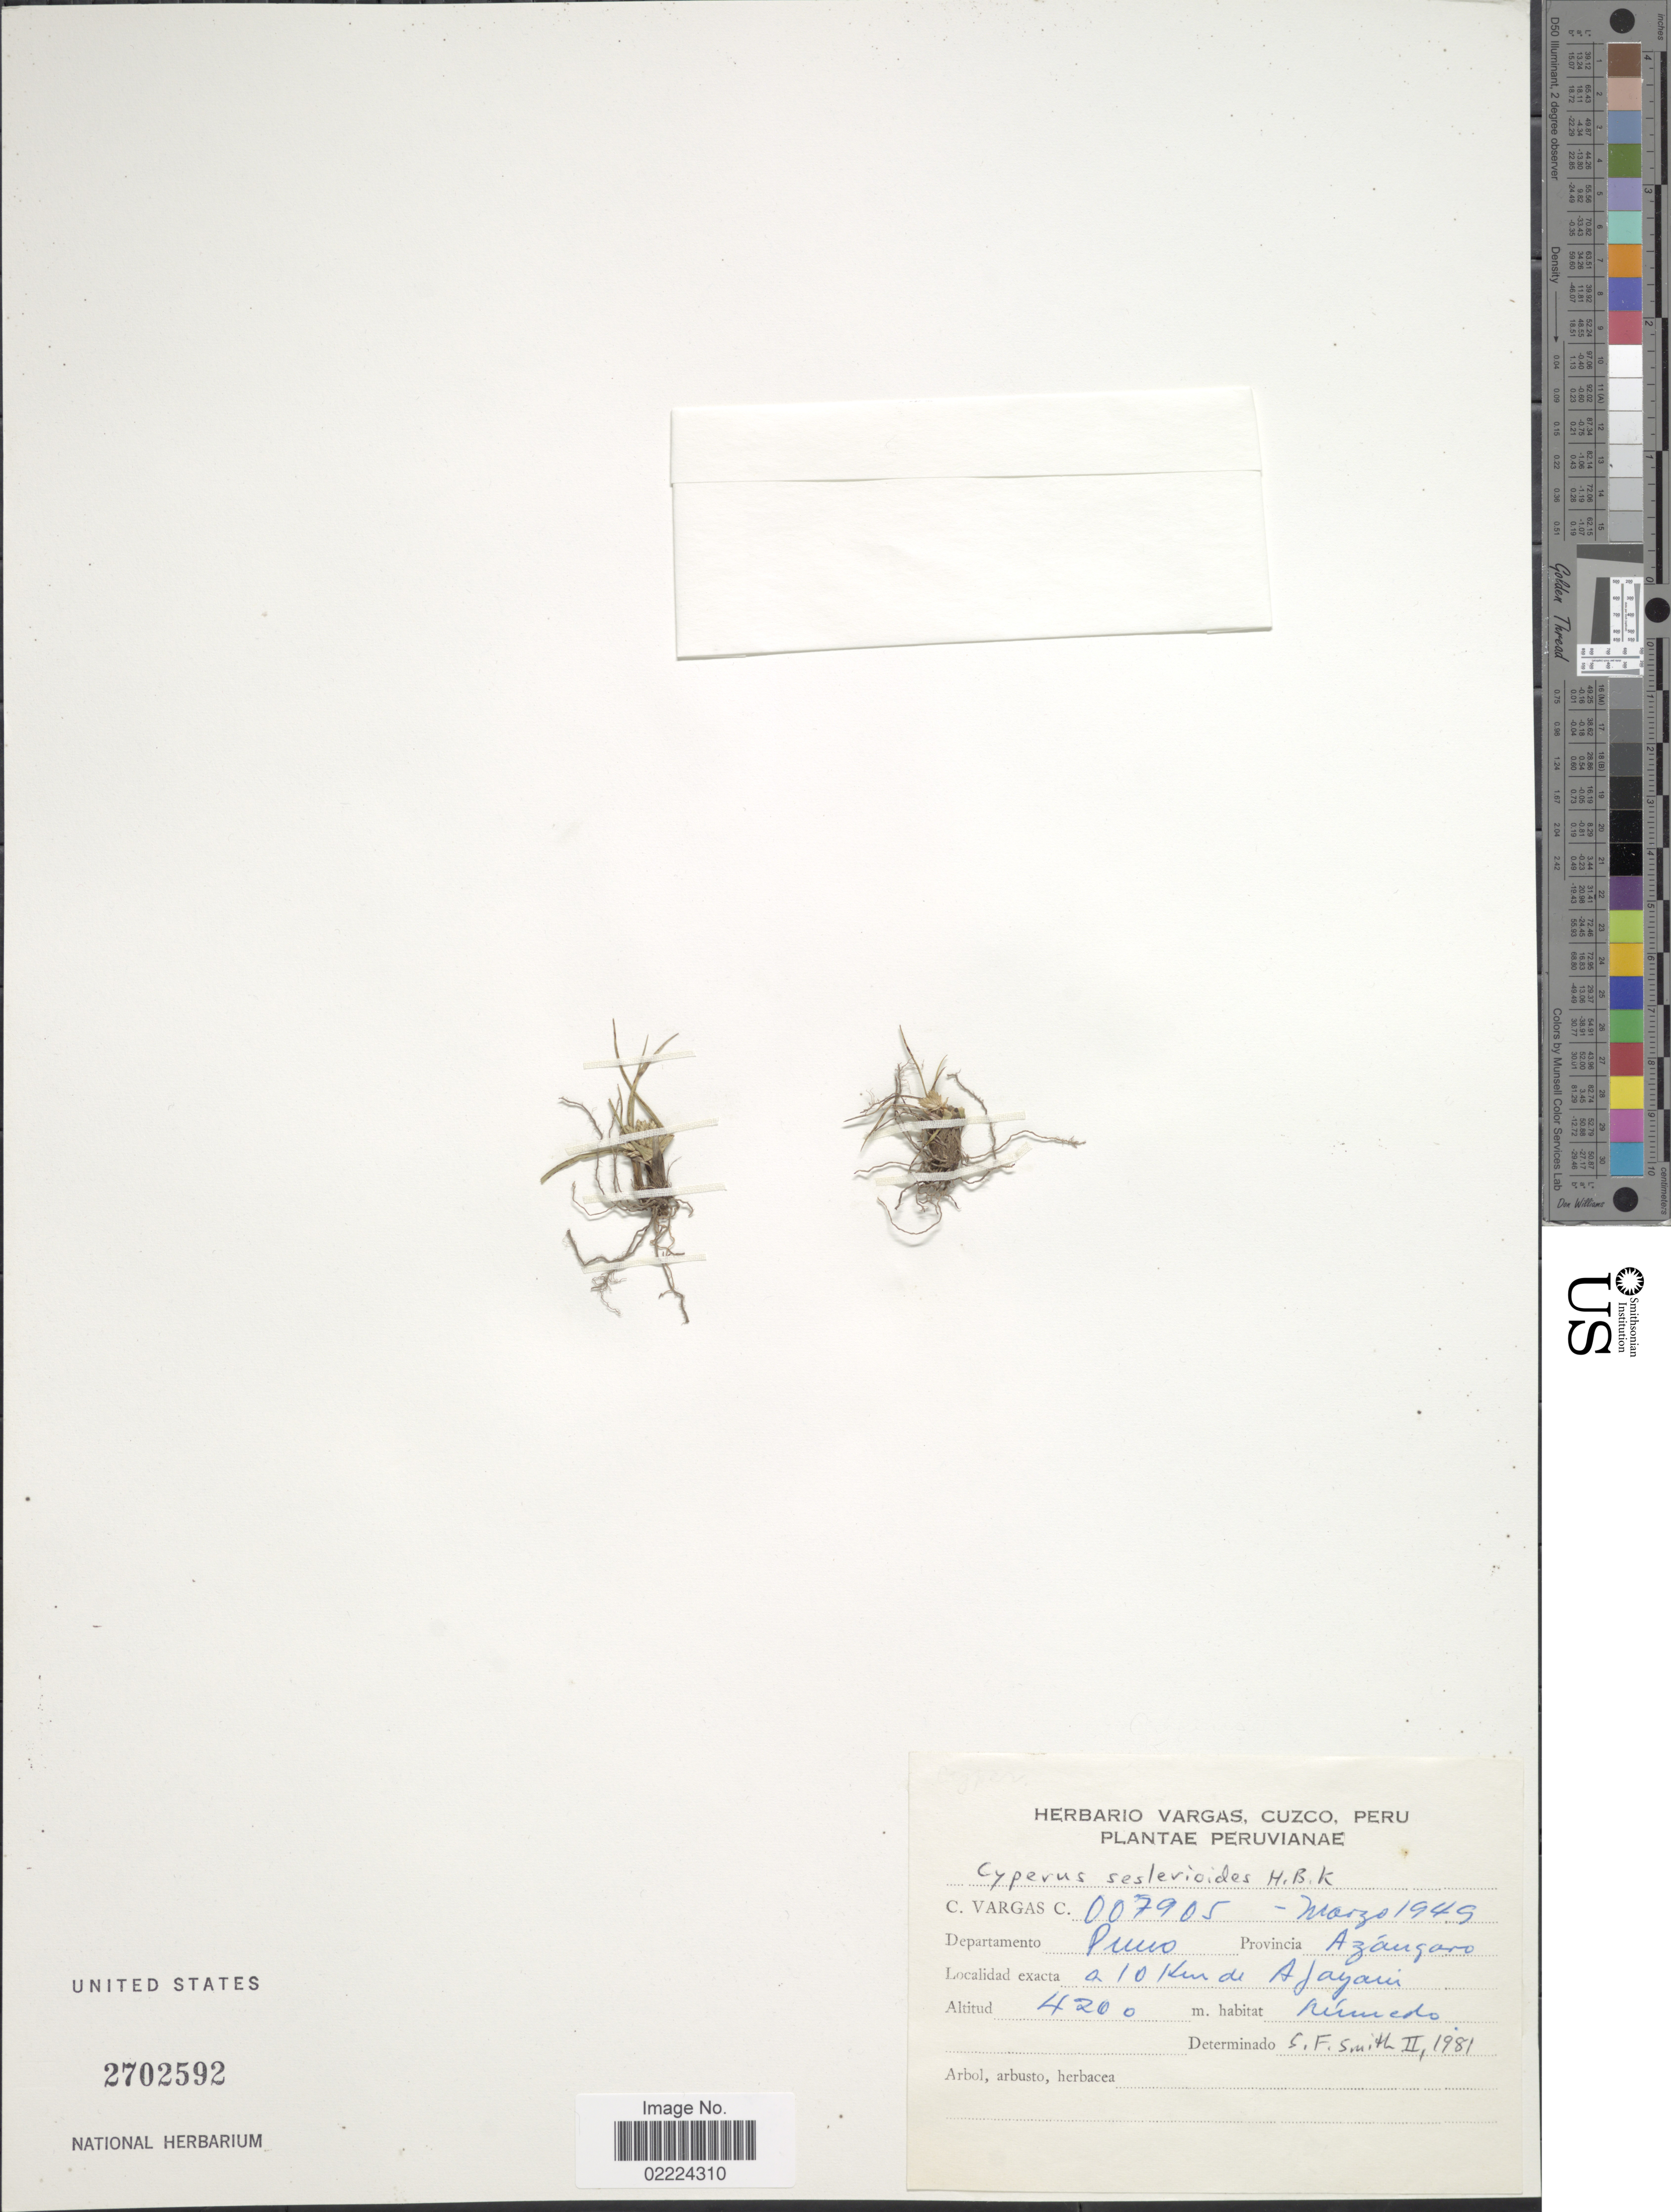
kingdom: Plantae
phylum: Tracheophyta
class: Liliopsida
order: Poales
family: Cyperaceae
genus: Cyperus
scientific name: Cyperus seslerioides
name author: Kunth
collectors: C. Vargas Calderón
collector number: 007905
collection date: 1949-03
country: Peru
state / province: Puno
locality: Provincia Azángaro, a 10 km de Ajayani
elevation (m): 4200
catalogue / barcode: US 2702592